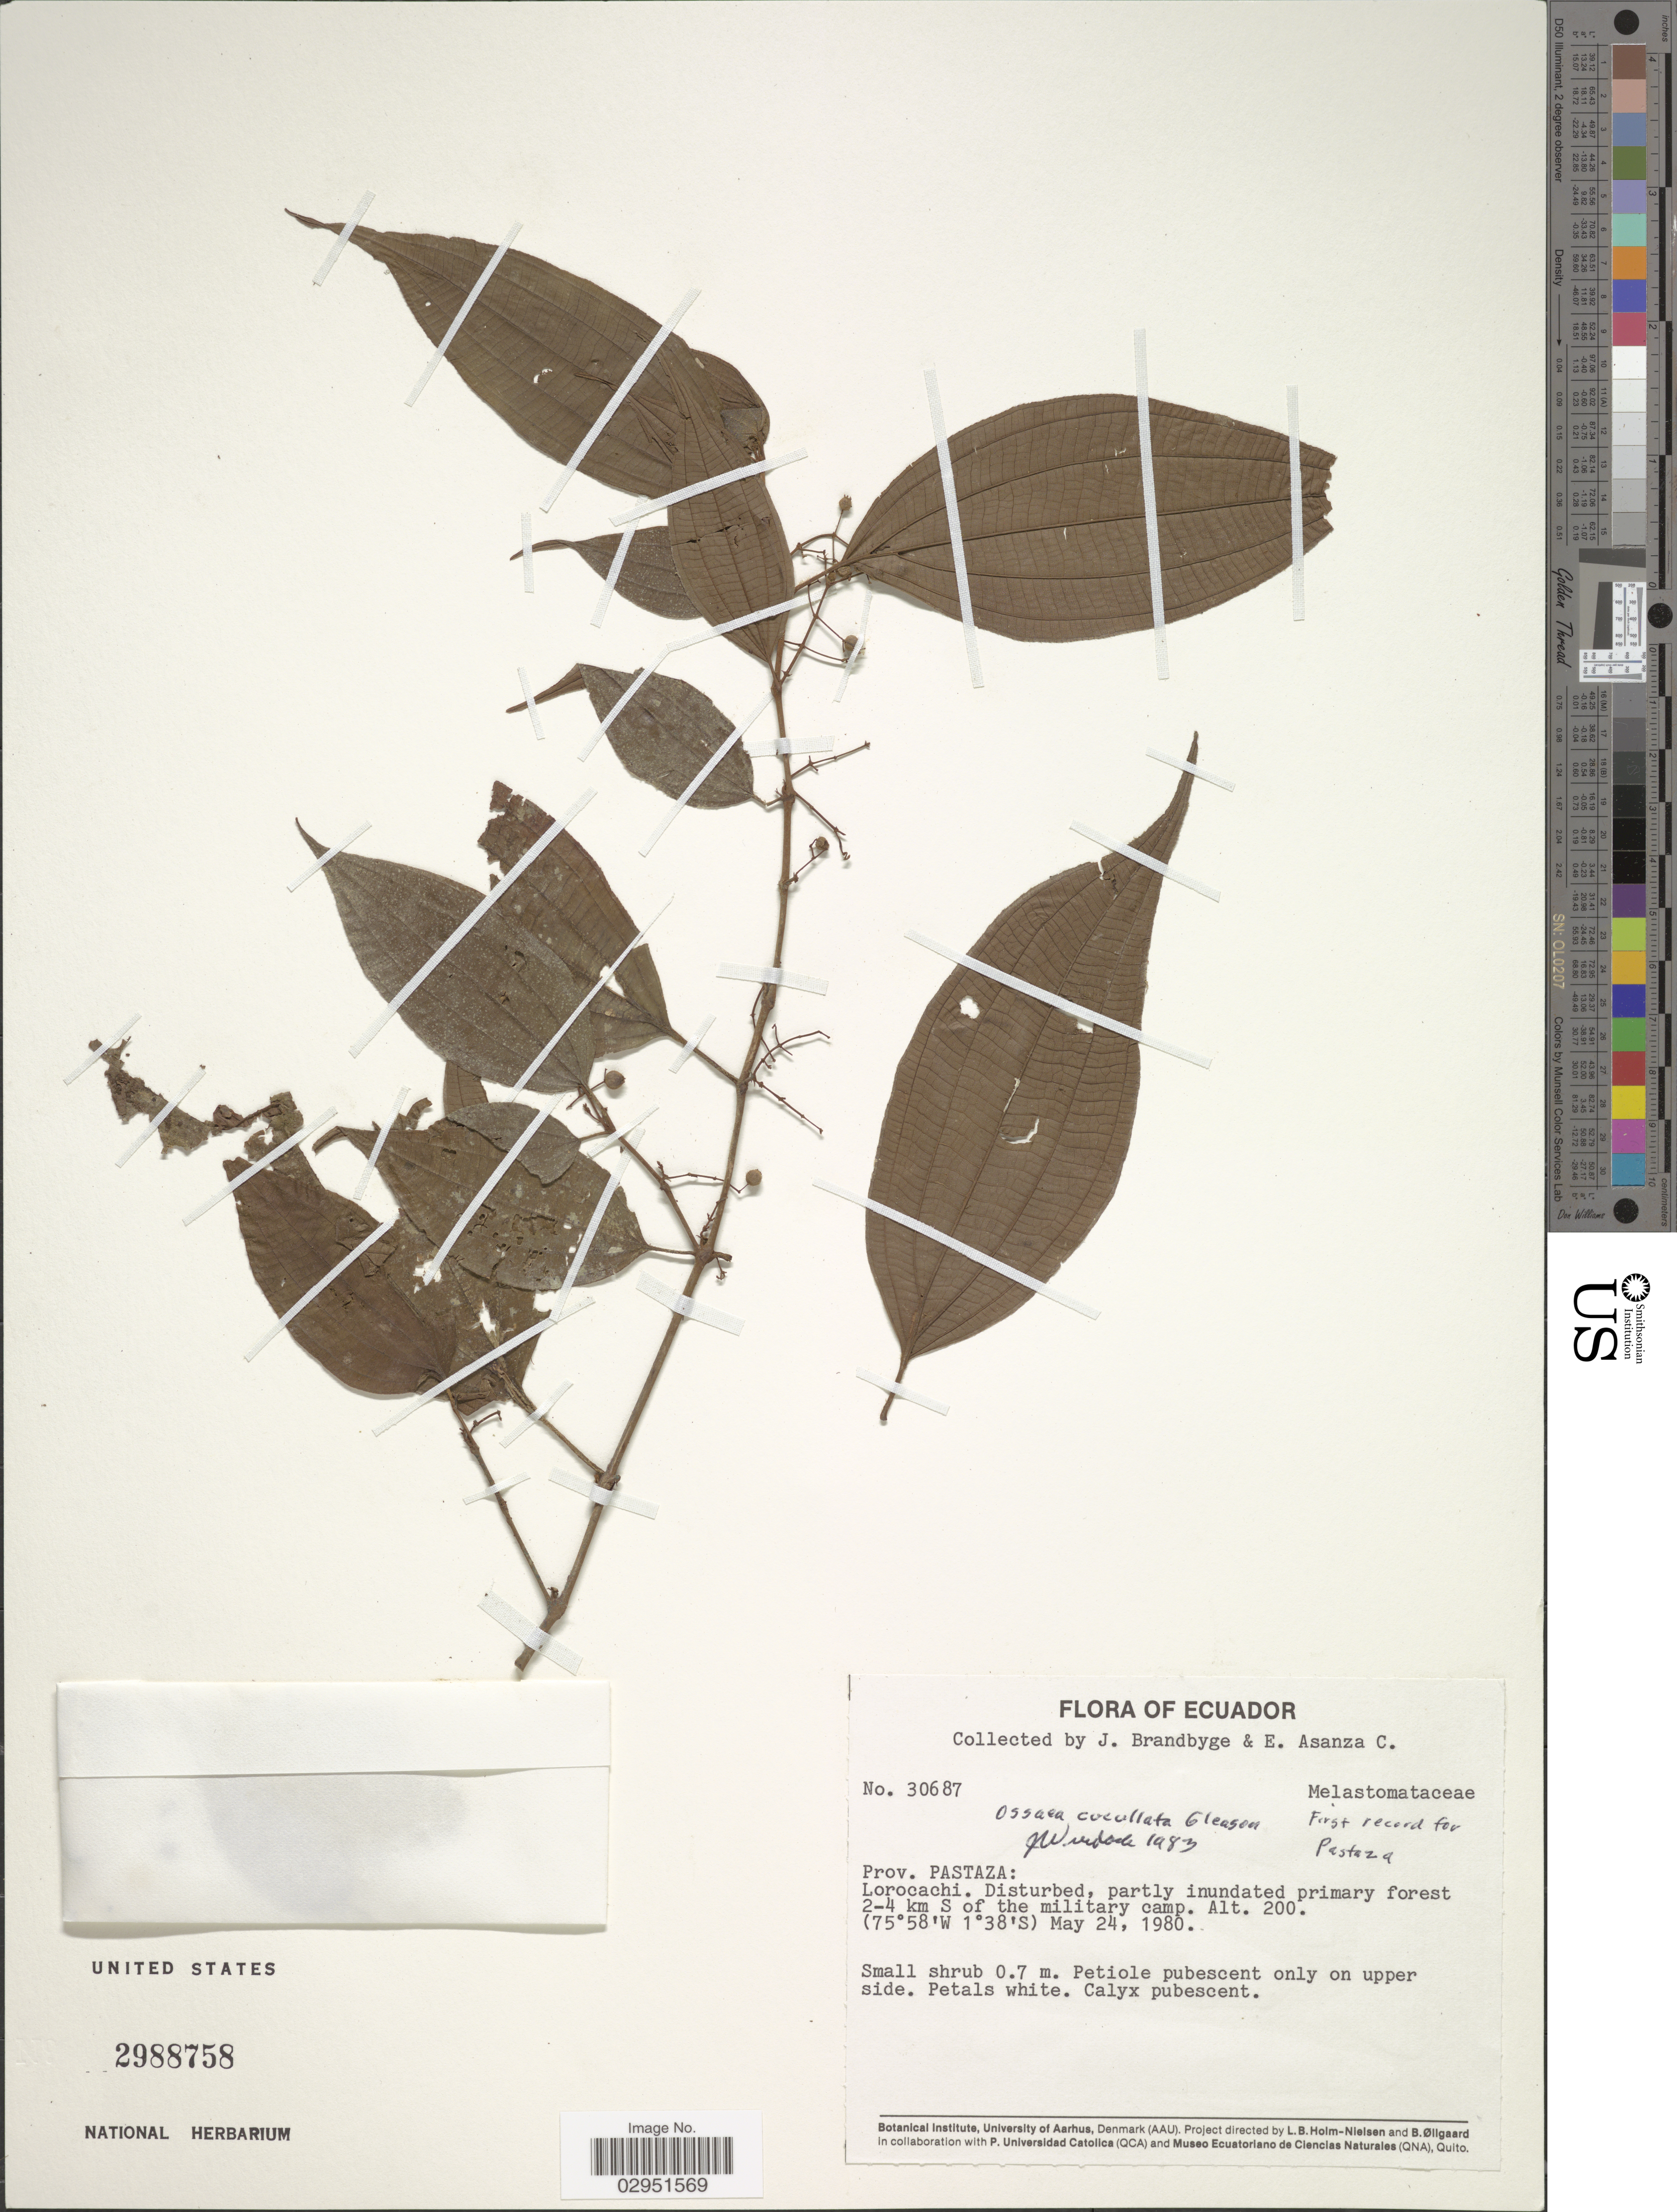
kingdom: Plantae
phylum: Tracheophyta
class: Magnoliopsida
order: Myrtales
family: Melastomataceae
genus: Ossaea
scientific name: Ossaea cucullata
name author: Gleason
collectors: J. Brandbyge & E. Asanza C.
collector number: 30687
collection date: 1980-05-24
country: Ecuador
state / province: Pastaza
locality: Lorocachi. 2-4 km S of the military camp.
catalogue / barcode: US 2988758